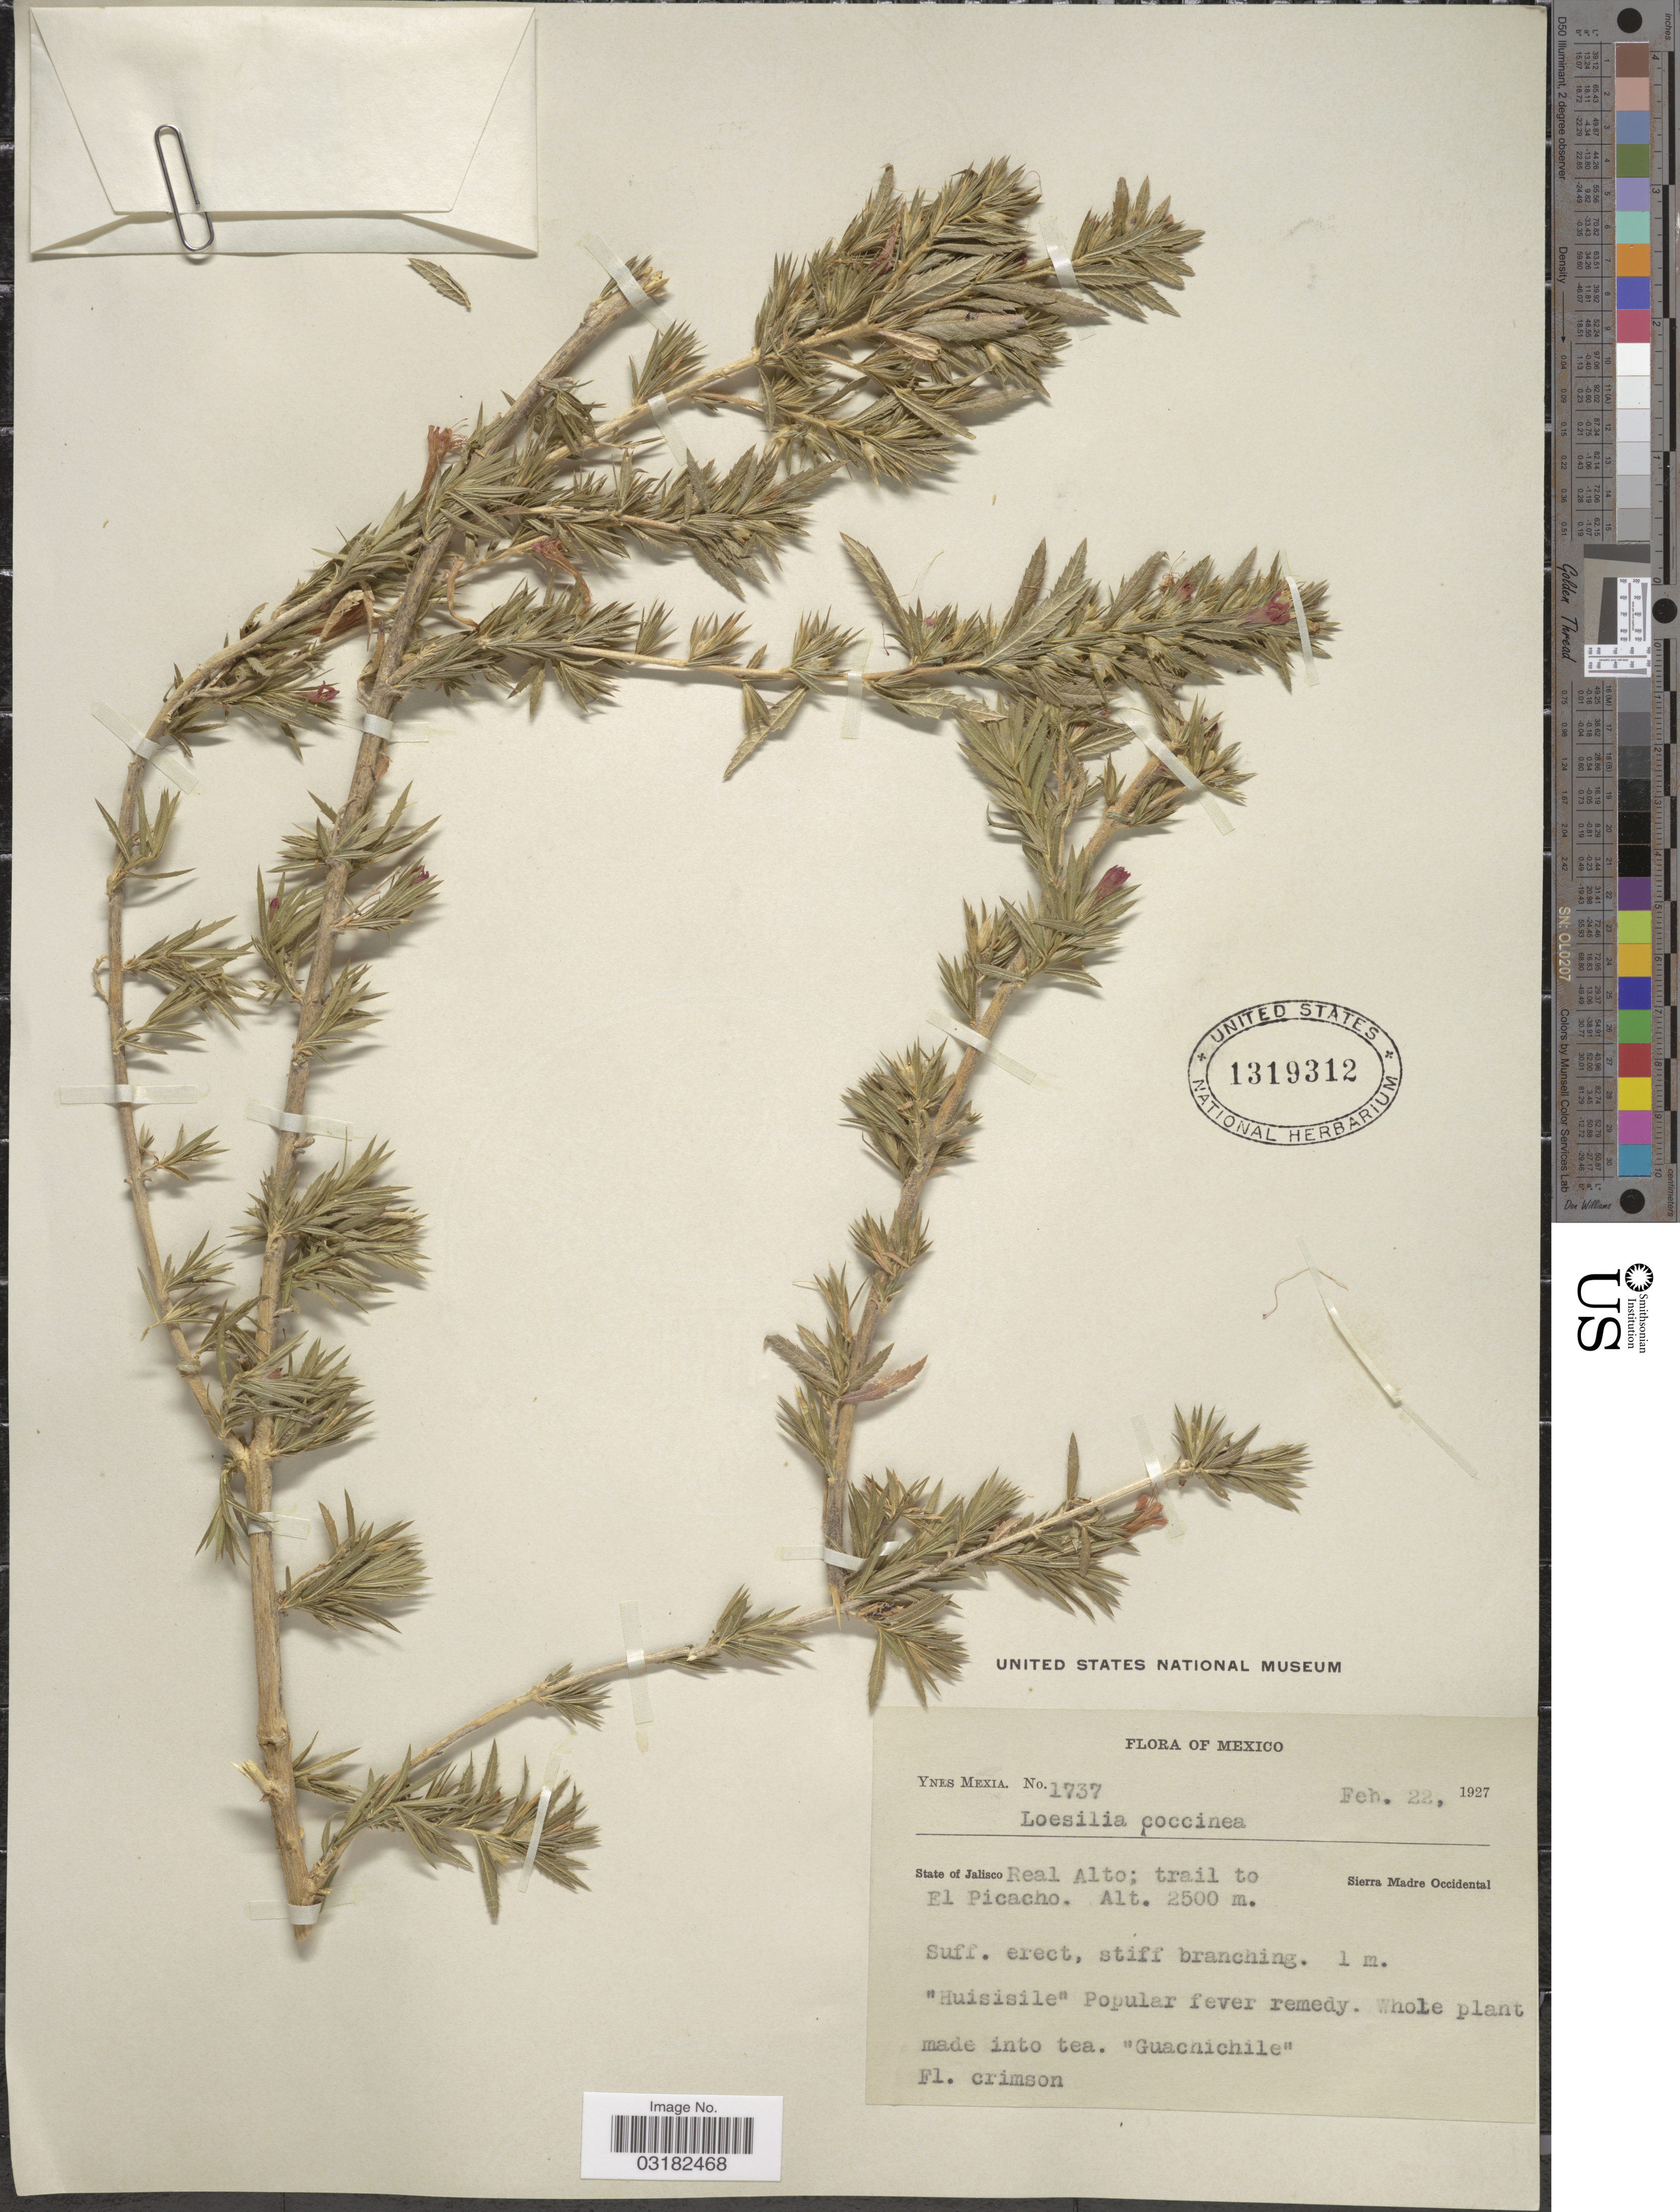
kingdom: Plantae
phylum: Tracheophyta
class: Magnoliopsida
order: Ericales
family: Polemoniaceae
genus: Loeselia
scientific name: Loeselia mexicana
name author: (Lam.) Brand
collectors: Y. Mexia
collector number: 1737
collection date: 1927-02-22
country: Mexico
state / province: Jalisco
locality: Real Alto: trail to El Picacho. Sierra Madre Occidental.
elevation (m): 2500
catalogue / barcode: US 1319312